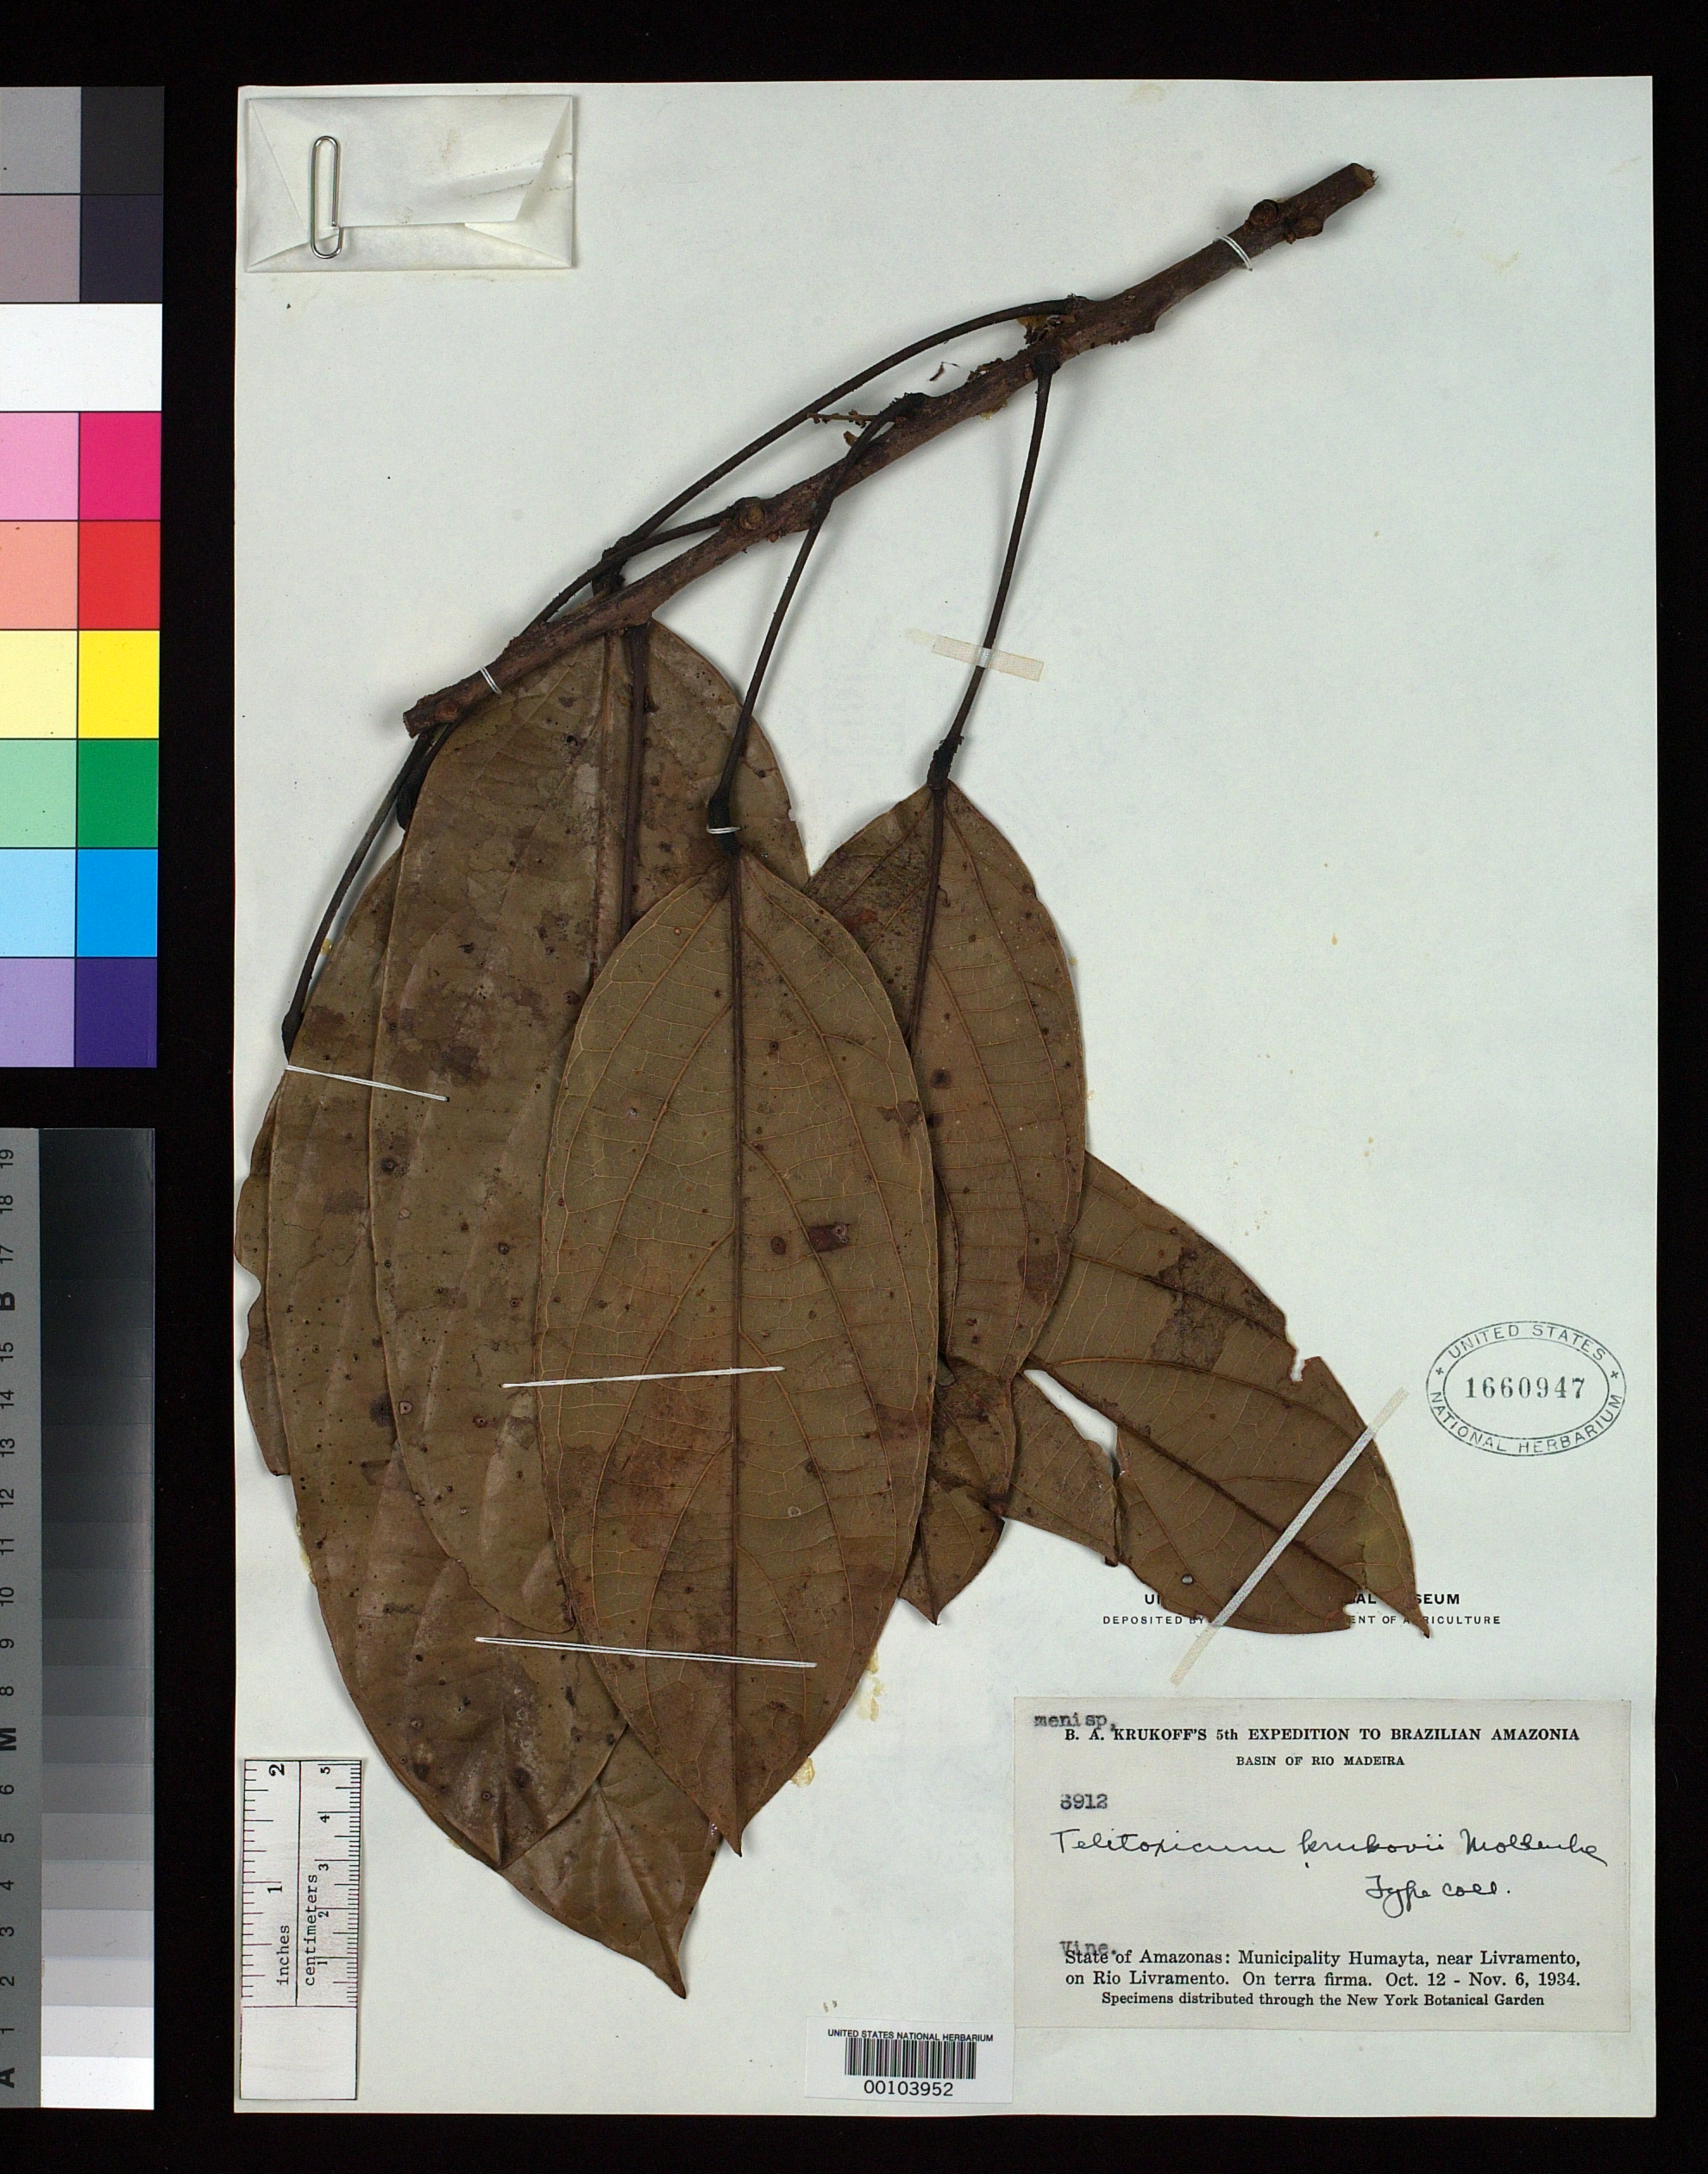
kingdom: Plantae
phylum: Tracheophyta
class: Magnoliopsida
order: Ranunculales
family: Menispermaceae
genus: Telitoxicum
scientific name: Telitoxicum krukovii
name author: Moldenke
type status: Isotype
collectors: B. A. Krukoff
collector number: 6912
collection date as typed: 12 Oct 1934 to 06 Nov 1934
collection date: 1934-10-12/1934-11-06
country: Brazil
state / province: Amazonas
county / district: Humaitá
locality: Near Livramento on the Rio Livramento in the basin of the Rio Madeira.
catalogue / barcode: US 1660947